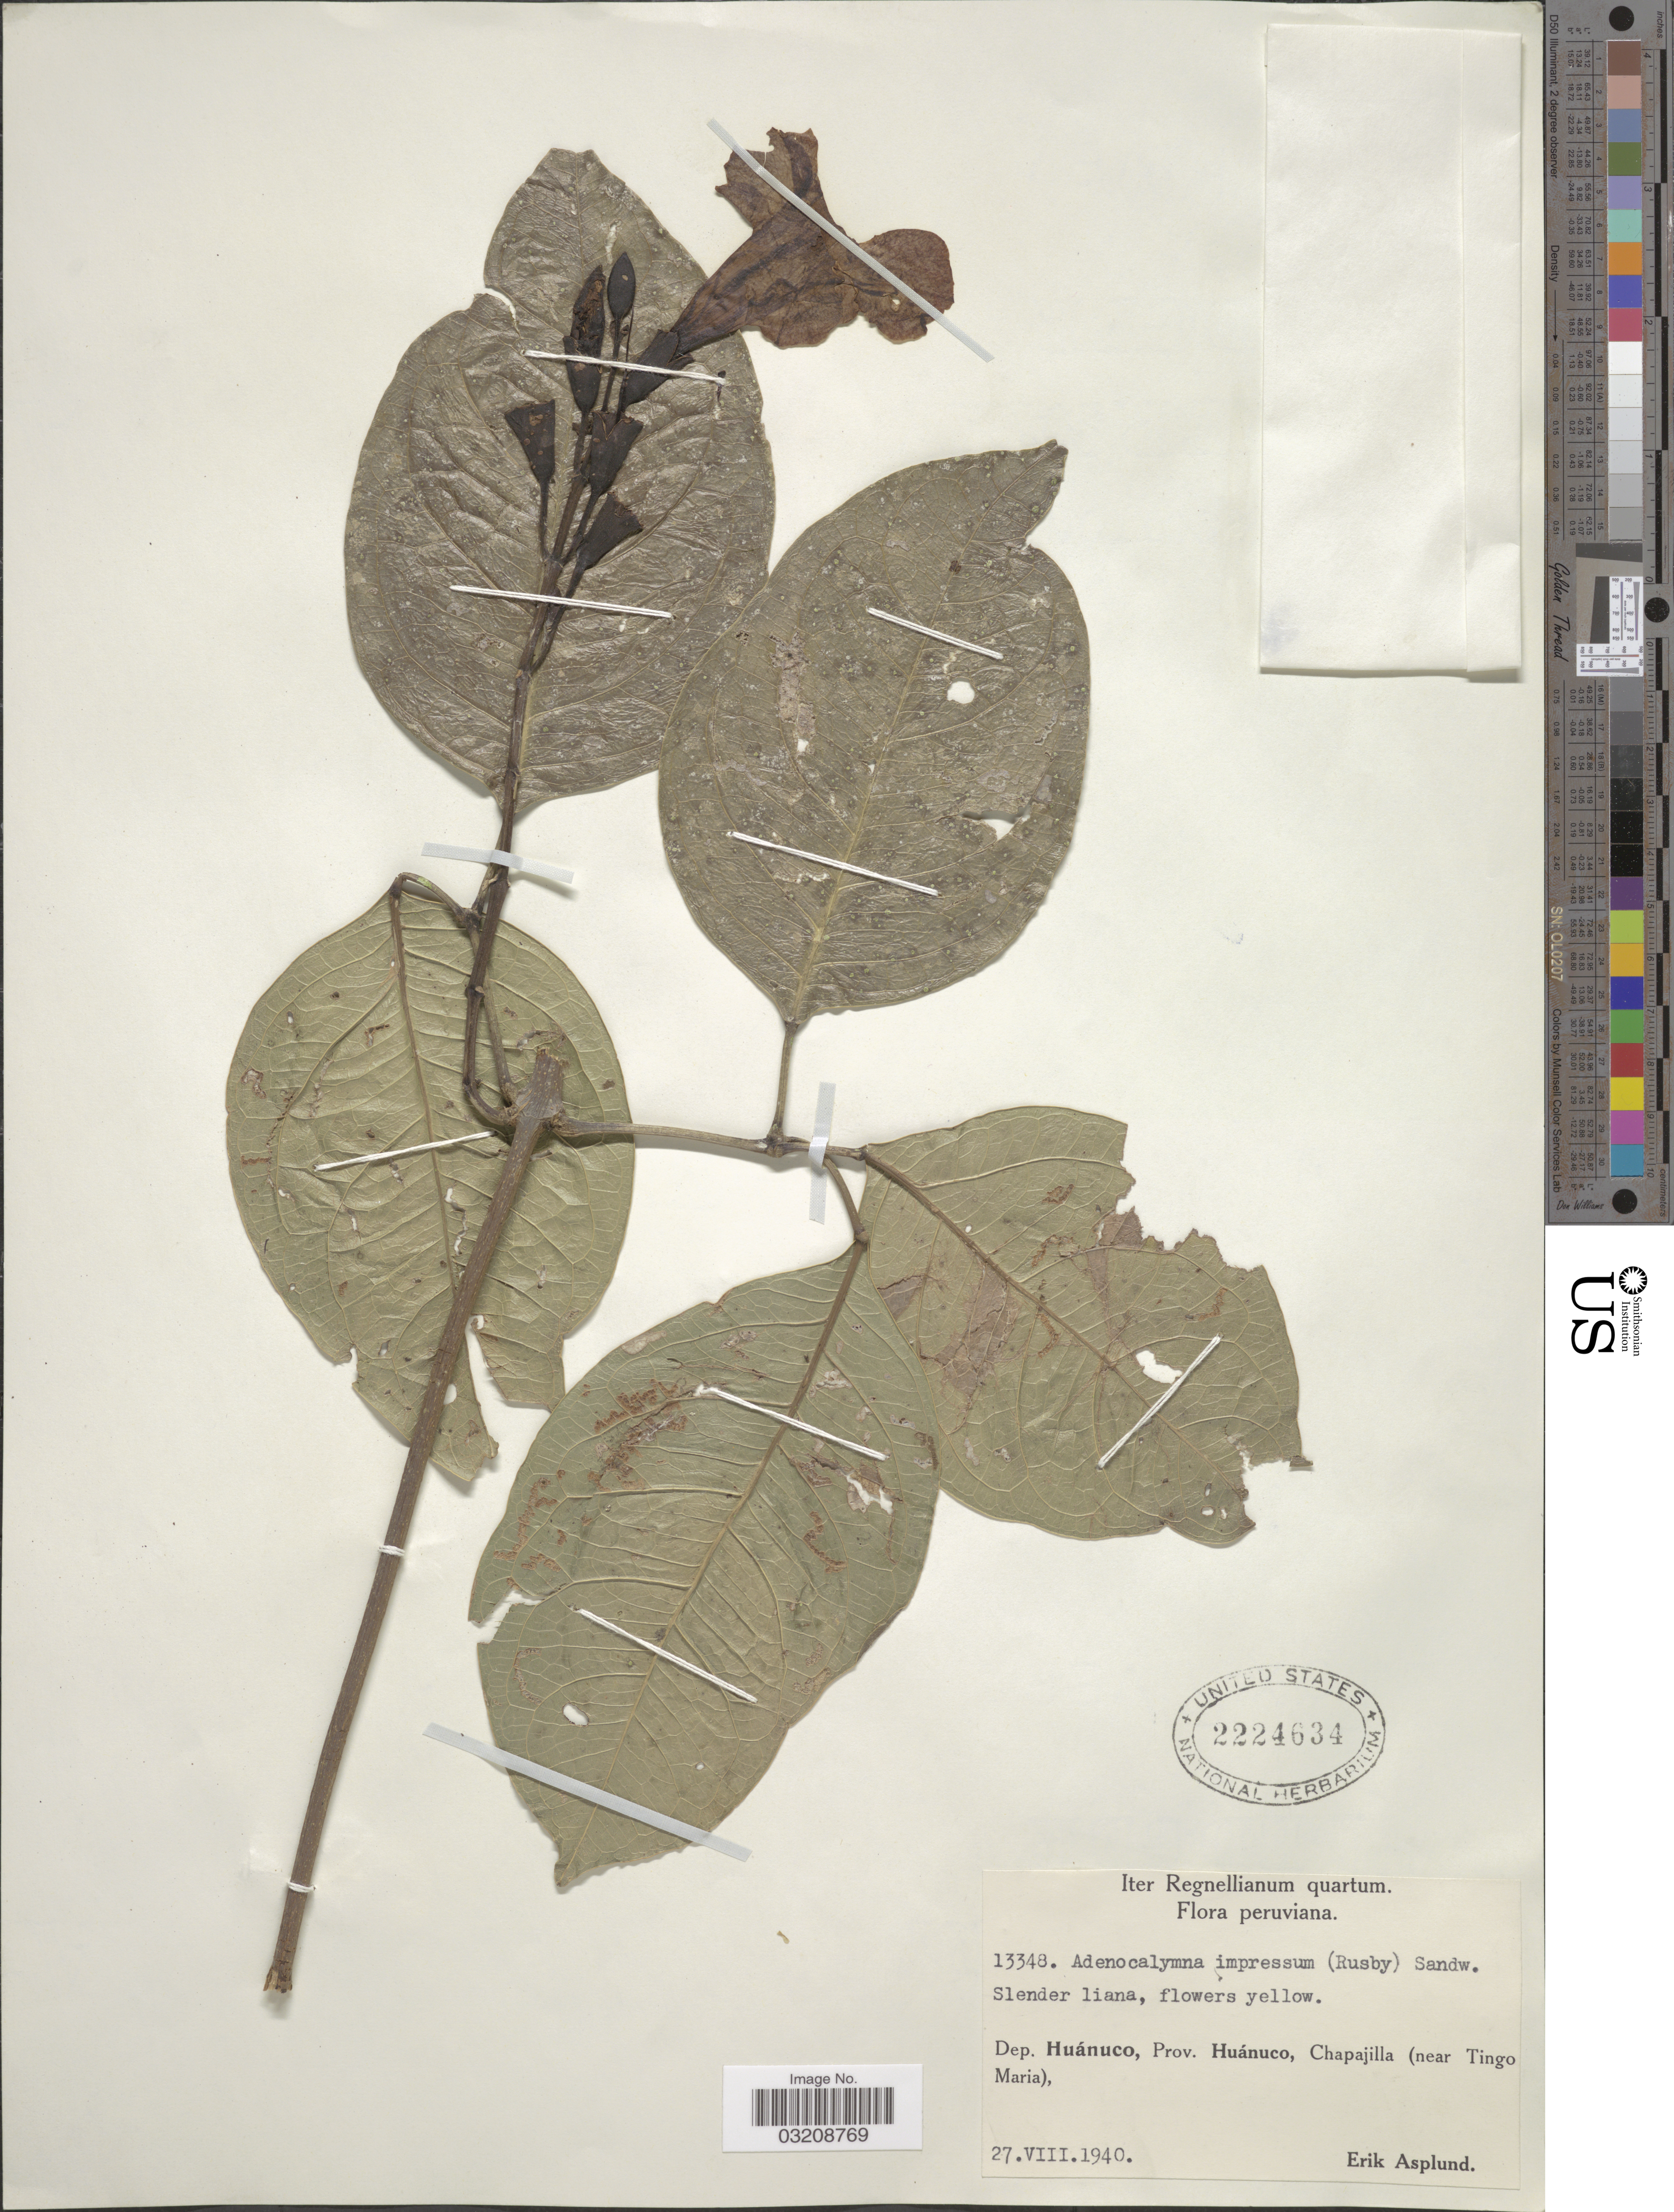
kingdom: Plantae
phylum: Tracheophyta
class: Magnoliopsida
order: Lamiales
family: Bignoniaceae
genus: Adenocalymma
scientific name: Adenocalymma impressum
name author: (Rusby) Sandwith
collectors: E. Asplund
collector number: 13348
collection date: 1940-08-27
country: Peru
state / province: Huánuco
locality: Dep. Huánuco, Prov. Huánuco, Chapajilla (near Tingo Maria).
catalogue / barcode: US 2224634